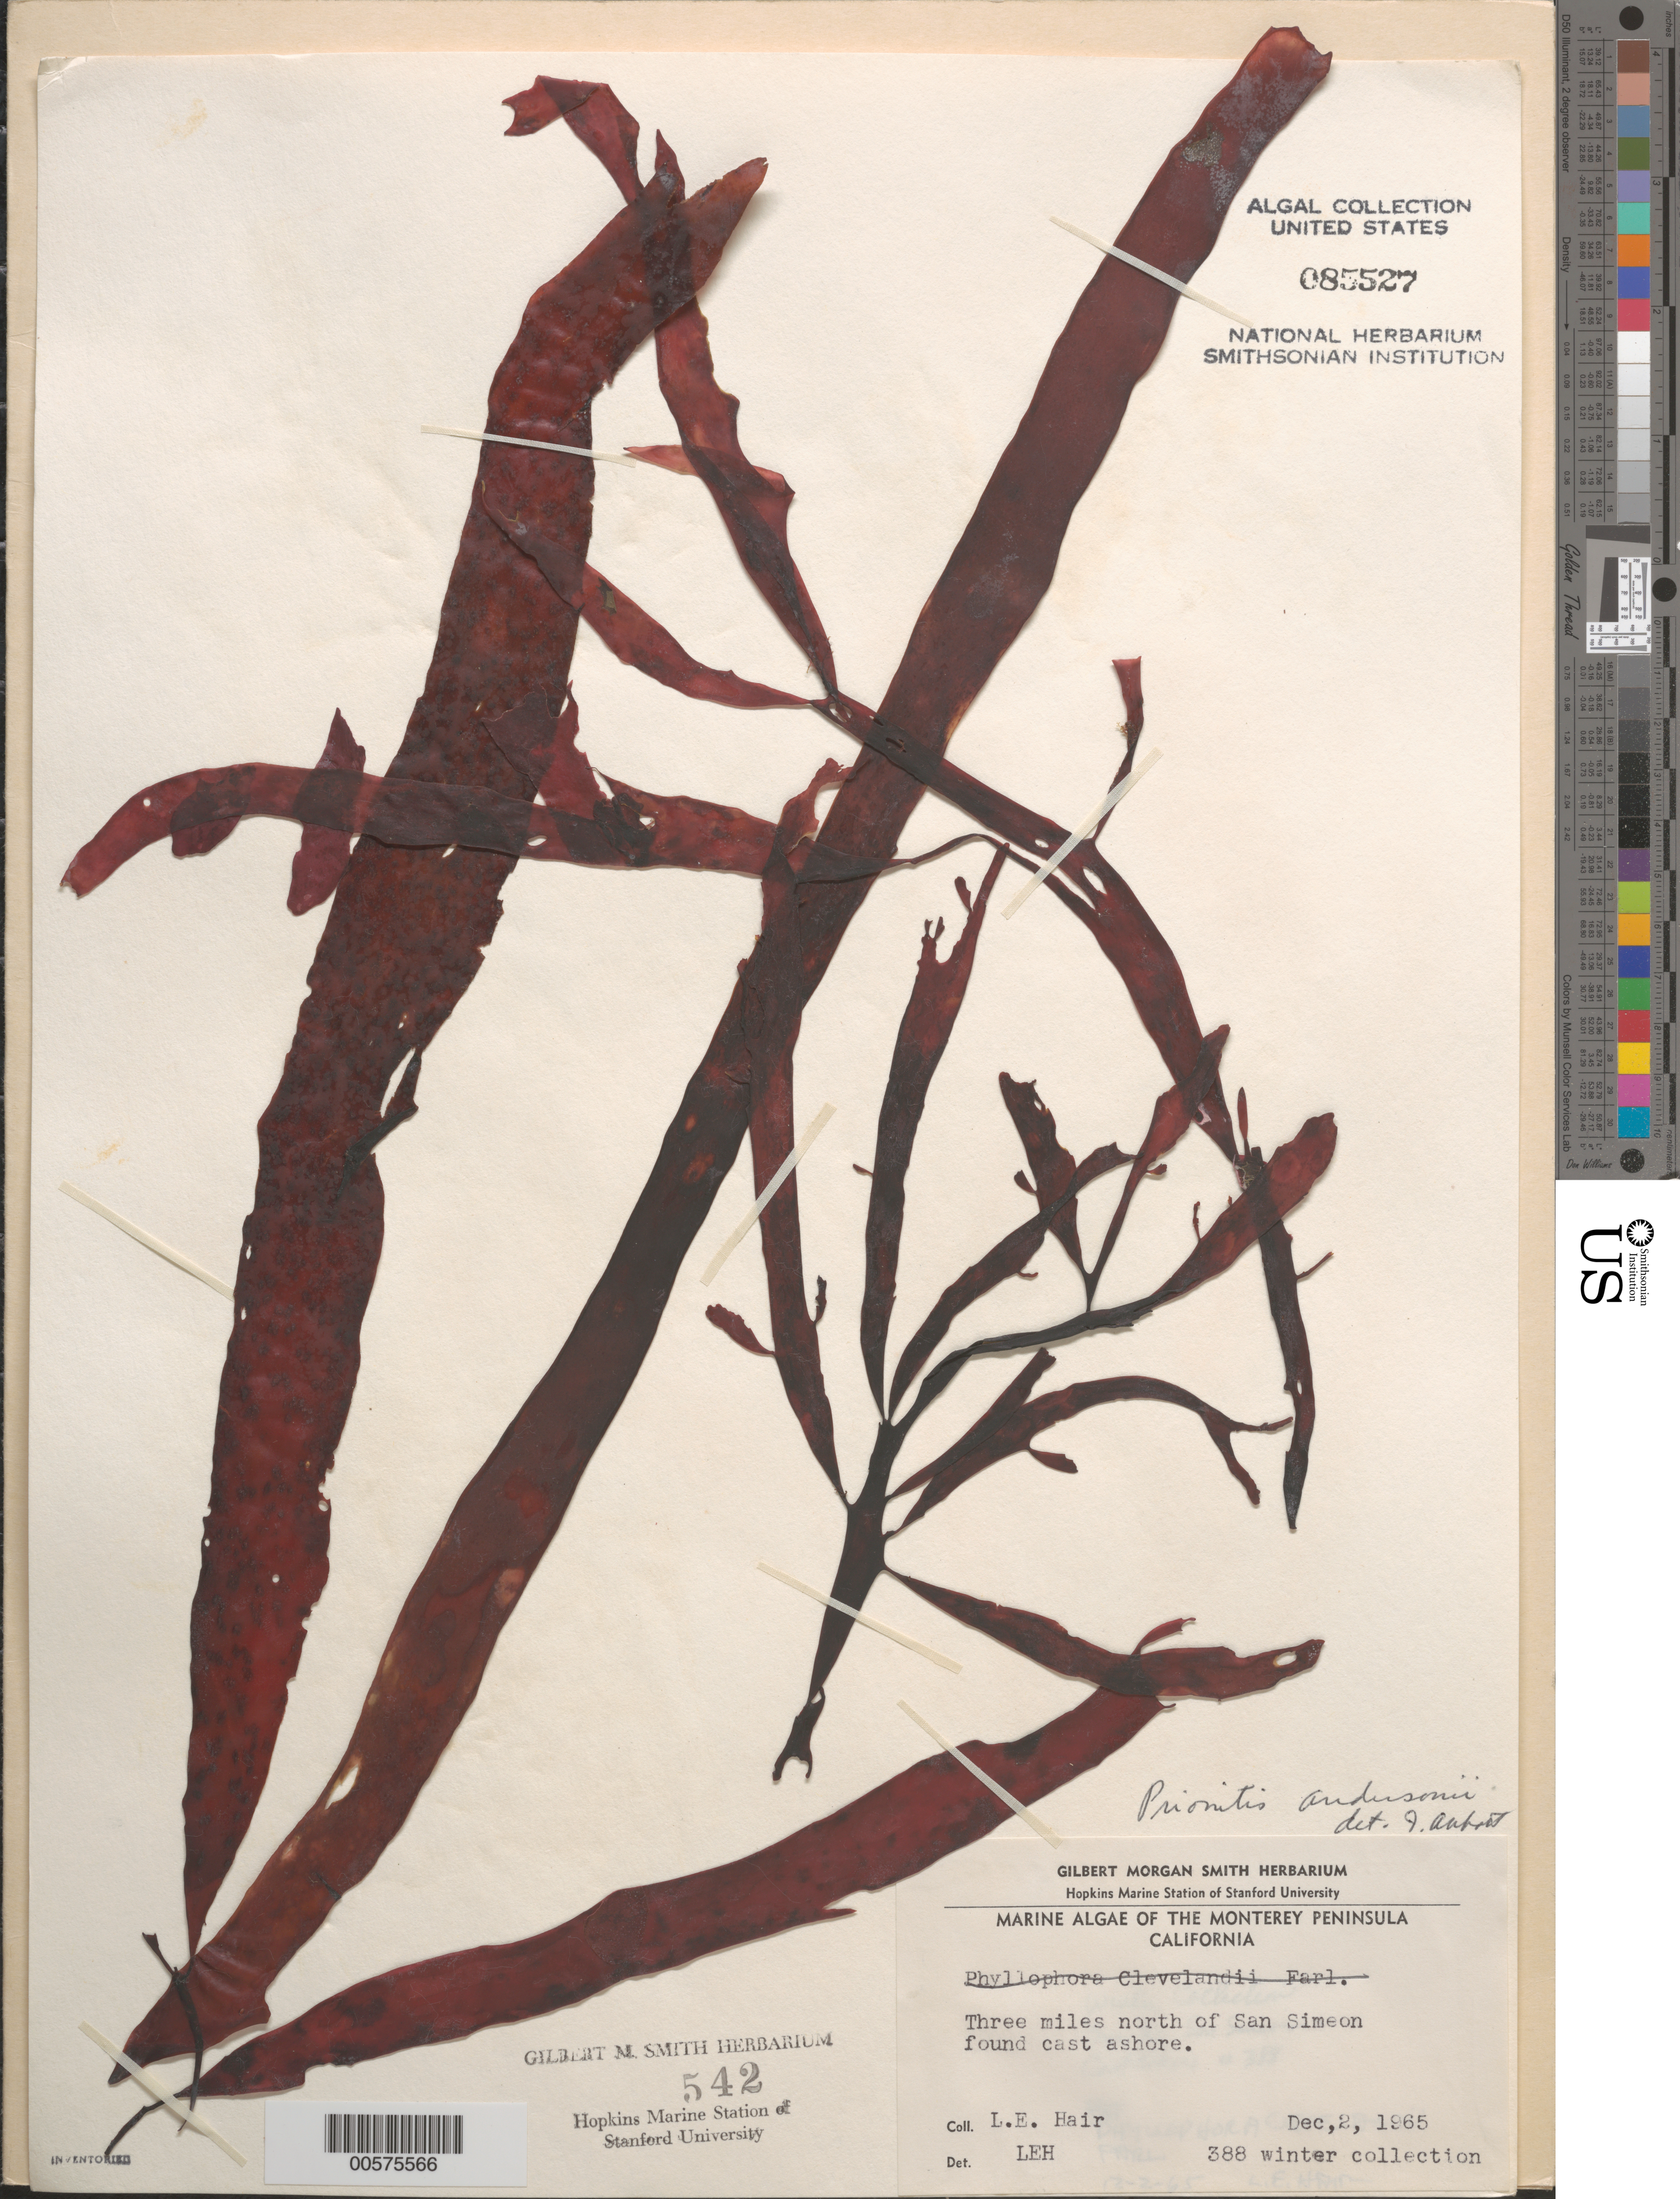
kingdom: Plantae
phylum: Rhodophyta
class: Florideophyceae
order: Cryptonemiales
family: Cryptonemiaceae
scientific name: Prionitis sternbergii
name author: (C. Agardh) J. Agardh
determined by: Algae name updating Project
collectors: L. Hair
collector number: Leh 388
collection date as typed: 02 Dec 1965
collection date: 1965-12-02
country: United States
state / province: California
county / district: San Luis Obispo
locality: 3 miles north of San Simeon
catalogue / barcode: US 85527